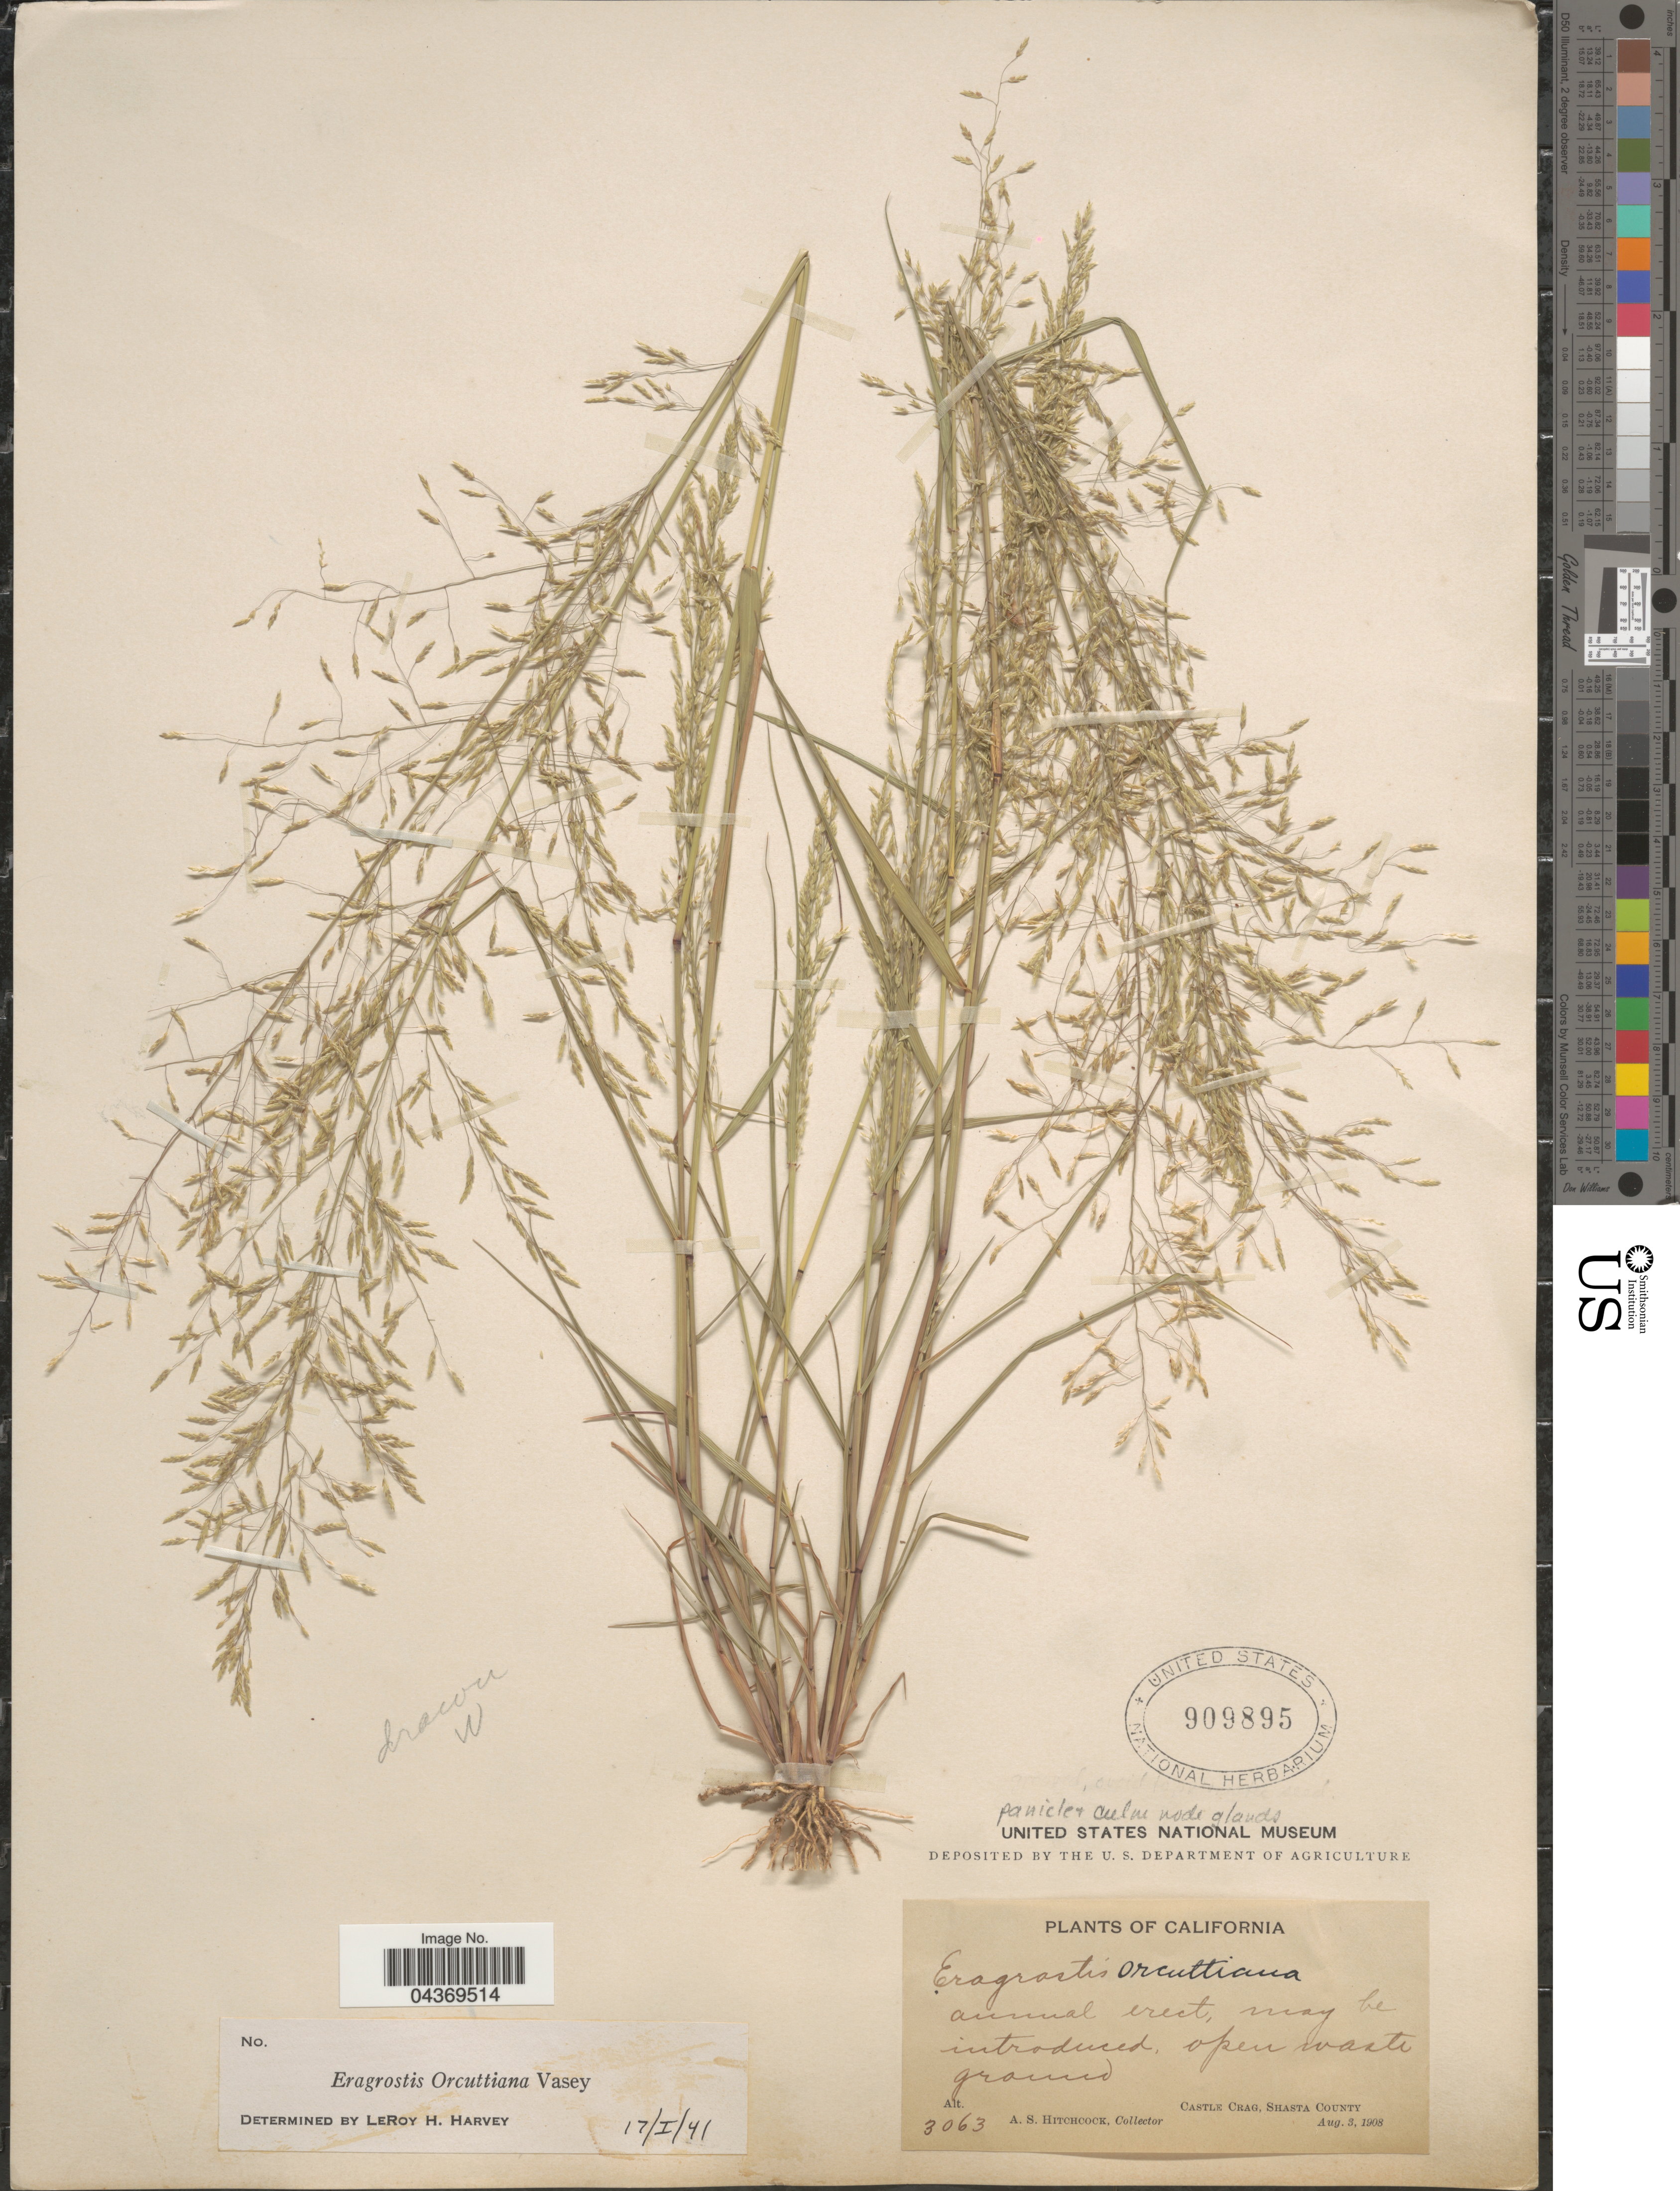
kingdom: Plantae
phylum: Tracheophyta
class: Liliopsida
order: Poales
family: Poaceae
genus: Eragrostis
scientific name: Eragrostis mexicana subsp. virescens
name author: (J. Presl) S.D. Koch & Sánchez Vega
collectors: A. S. Hitchcock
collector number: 3063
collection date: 1908-08-03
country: United States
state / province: California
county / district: Shasta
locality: Castle Crag, Shasta County.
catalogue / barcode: US 909895